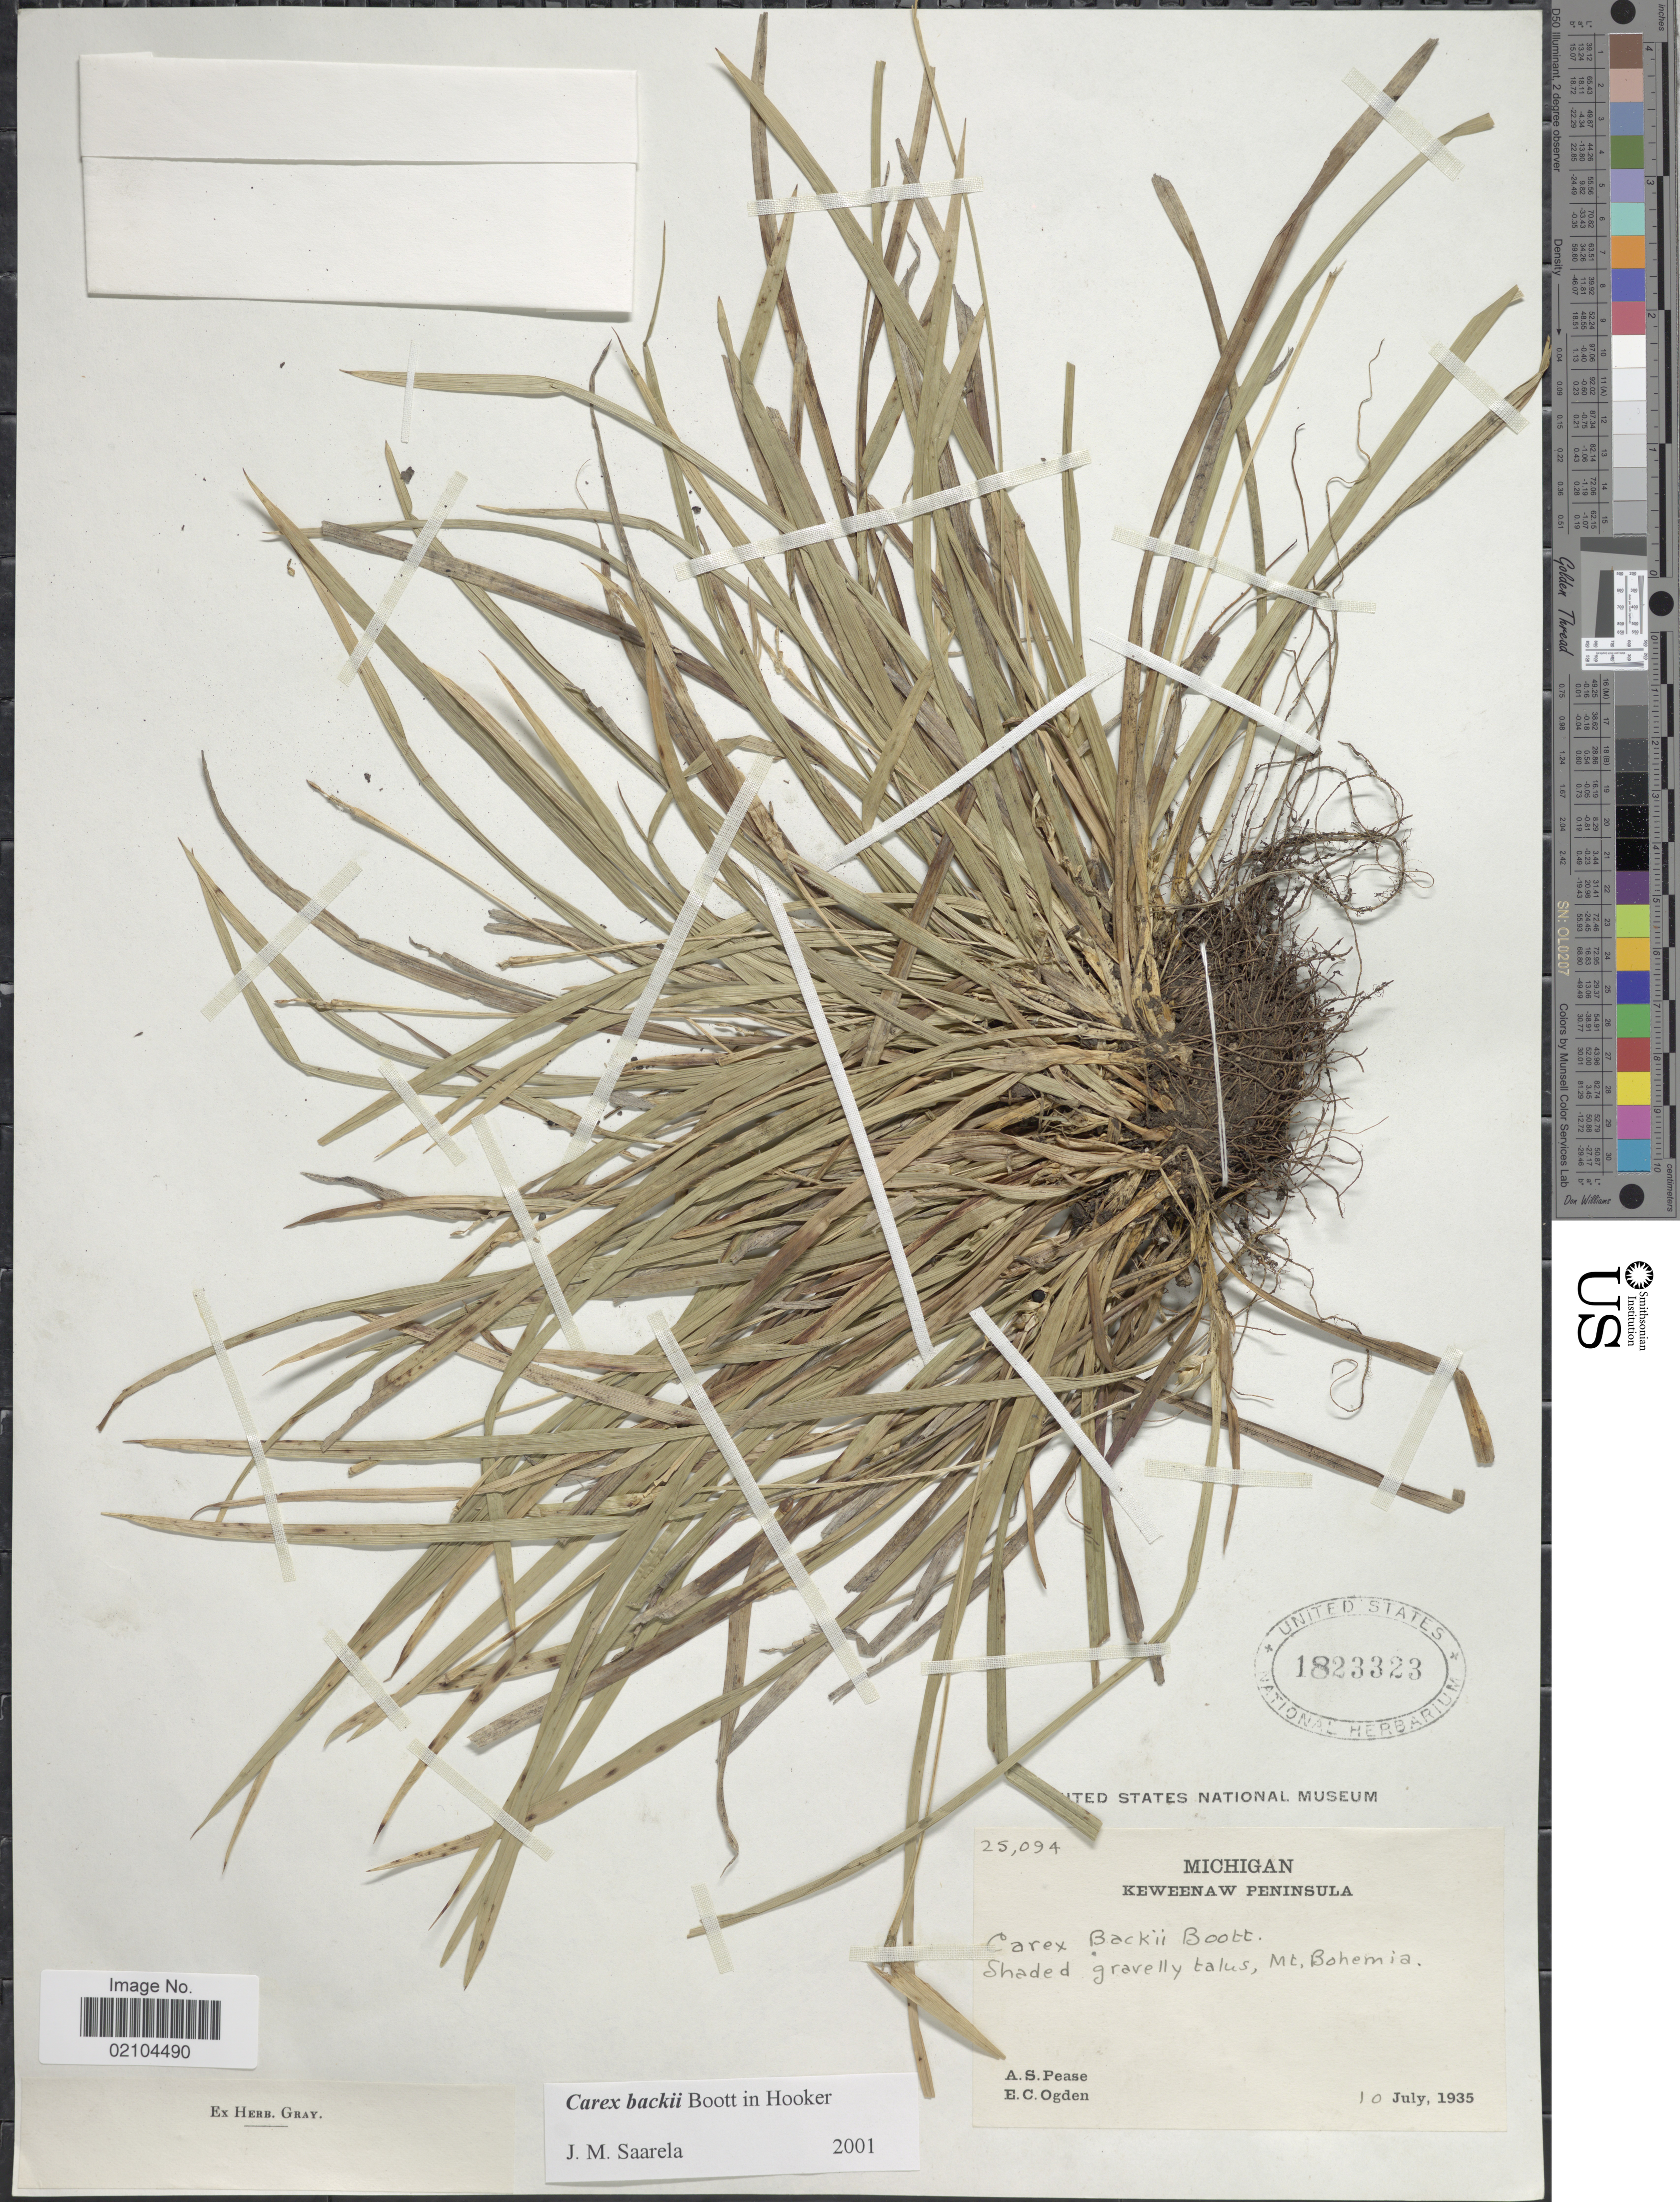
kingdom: Plantae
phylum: Tracheophyta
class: Liliopsida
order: Poales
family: Cyperaceae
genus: Carex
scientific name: Carex backii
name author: Boott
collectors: A. S. Pease & E. Ogden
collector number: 25094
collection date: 1935-07-10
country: United States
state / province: Michigan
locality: Keweenaw Peninsula, shaded gravelly talus, Mt. Bohemia.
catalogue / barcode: US 1823323